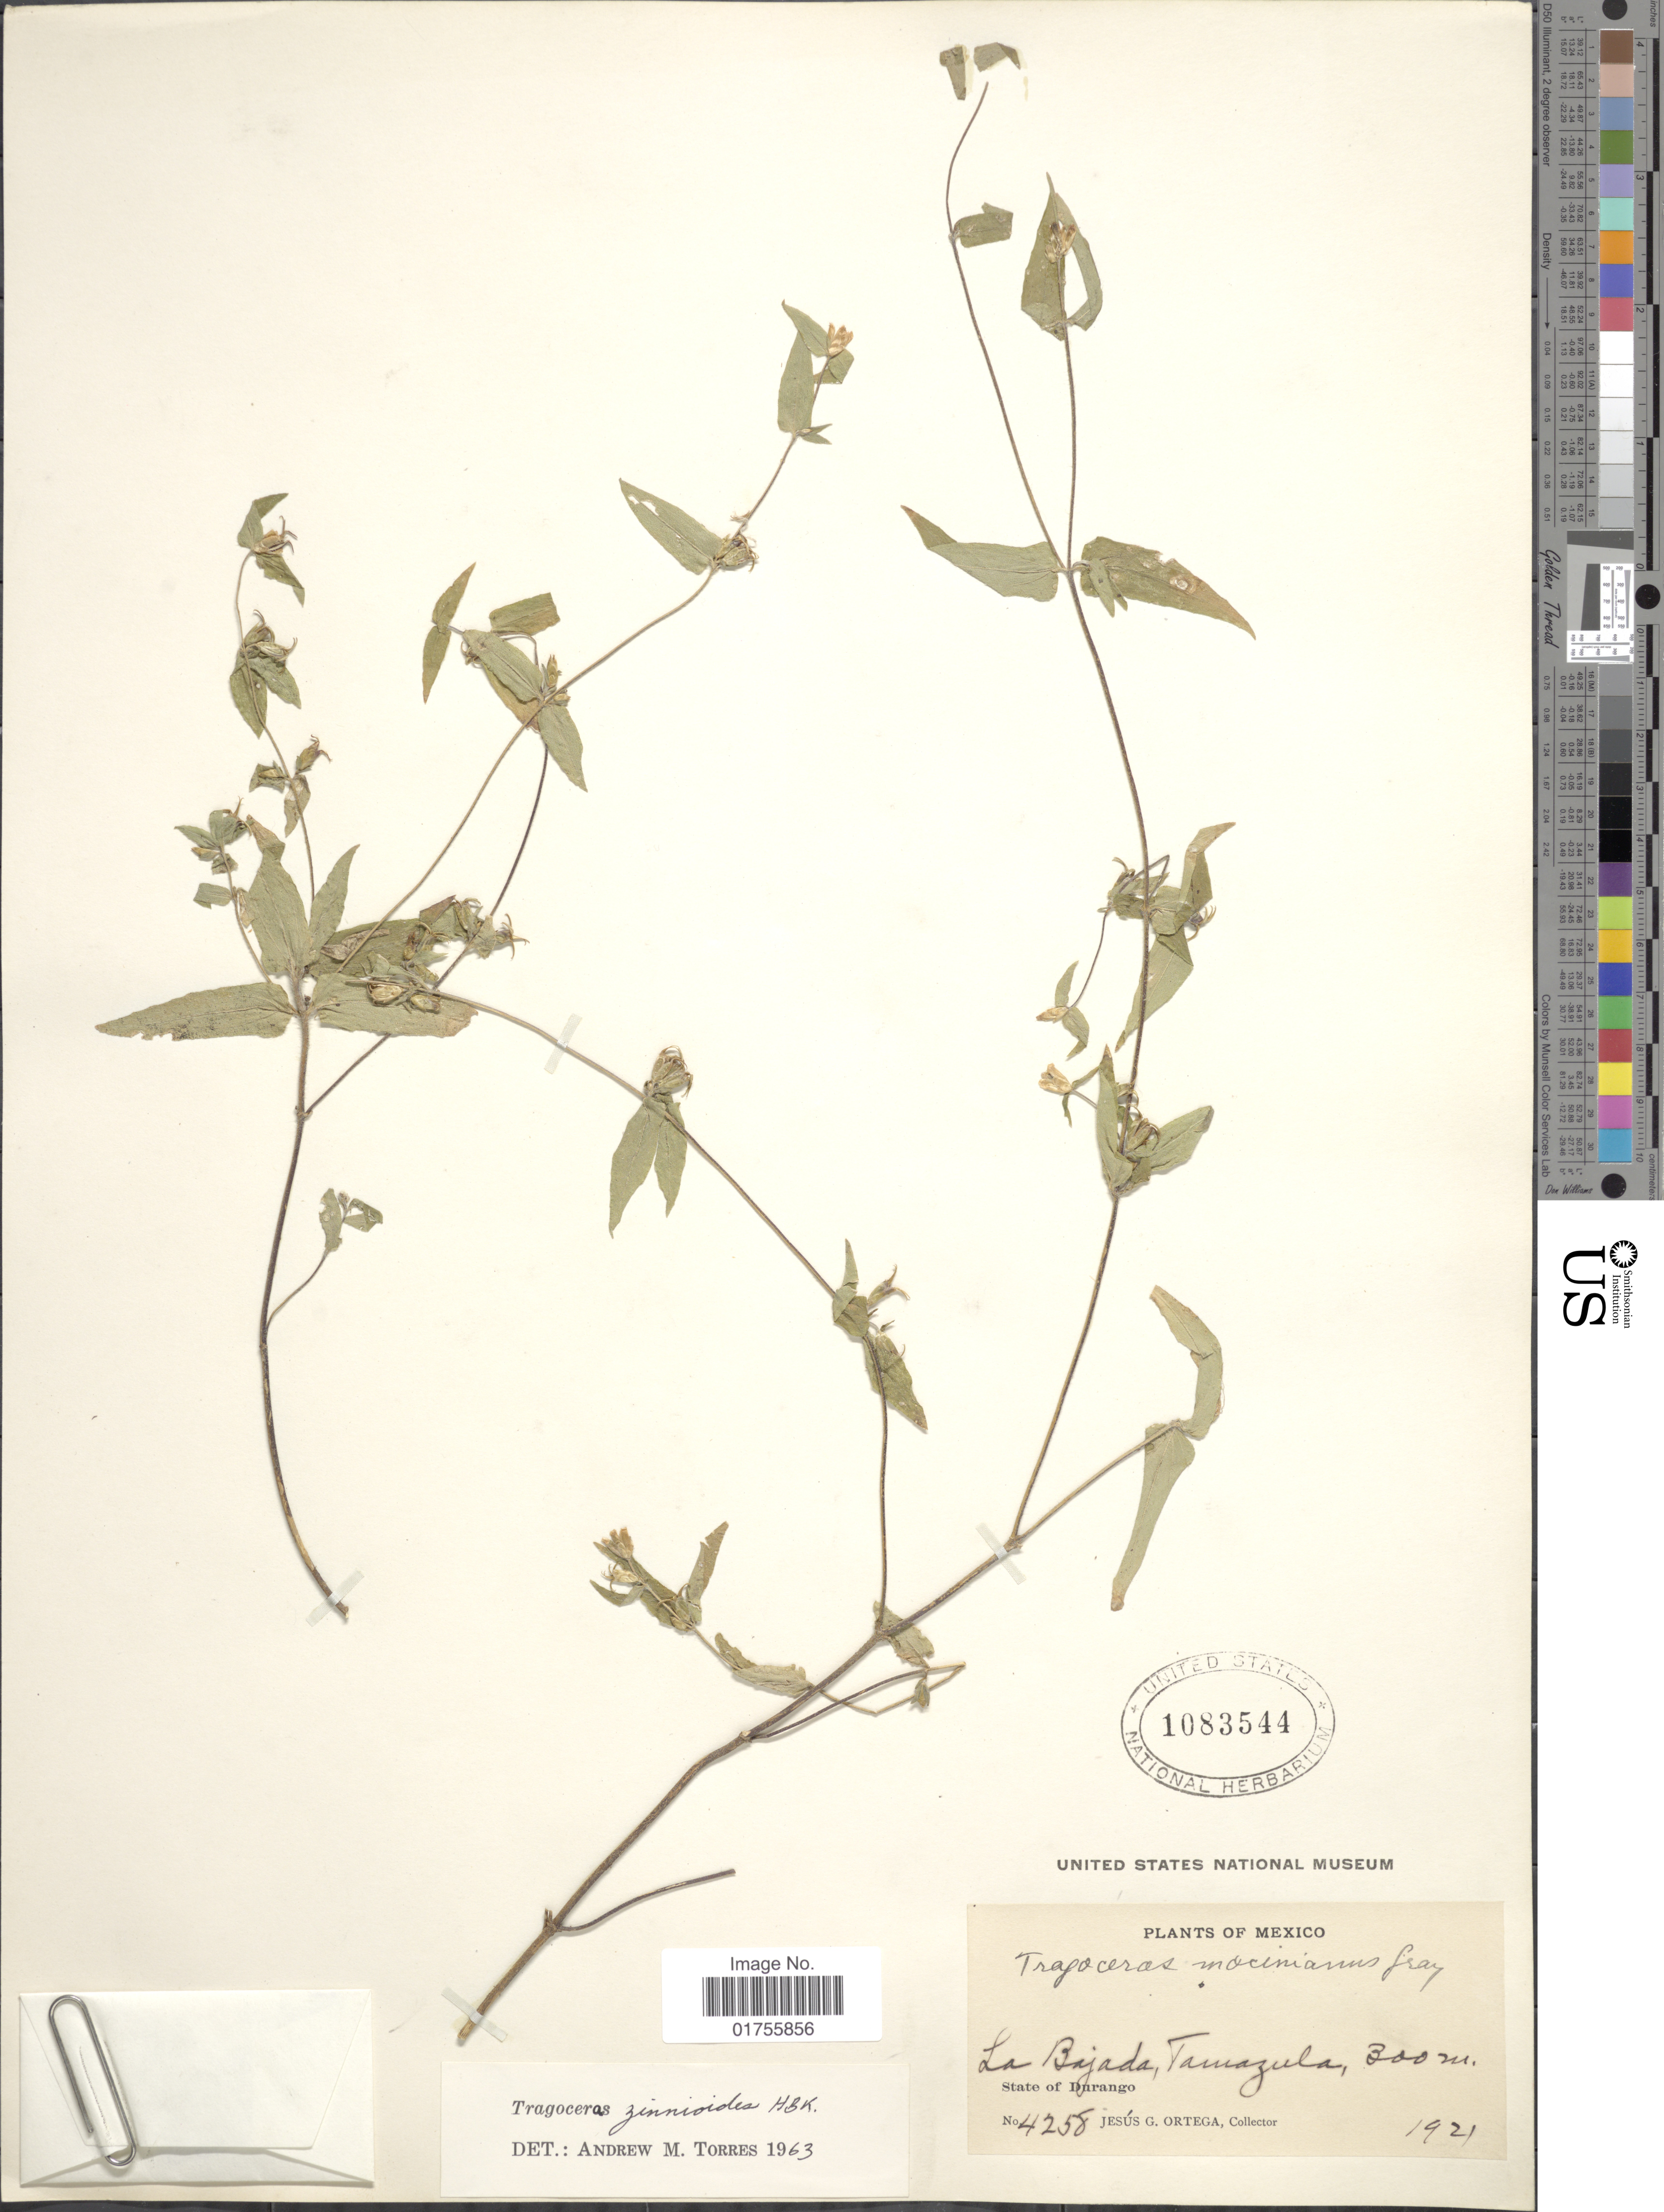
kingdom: Plantae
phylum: Tracheophyta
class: Magnoliopsida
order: Asterales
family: Asteraceae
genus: Tragoceros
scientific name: Tragoceros zinnioides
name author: Kunth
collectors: J. Ortega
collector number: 4258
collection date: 1921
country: Mexico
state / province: Durango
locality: La Bajada, Tamazula, State of Durango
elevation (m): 300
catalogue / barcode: US 1083544